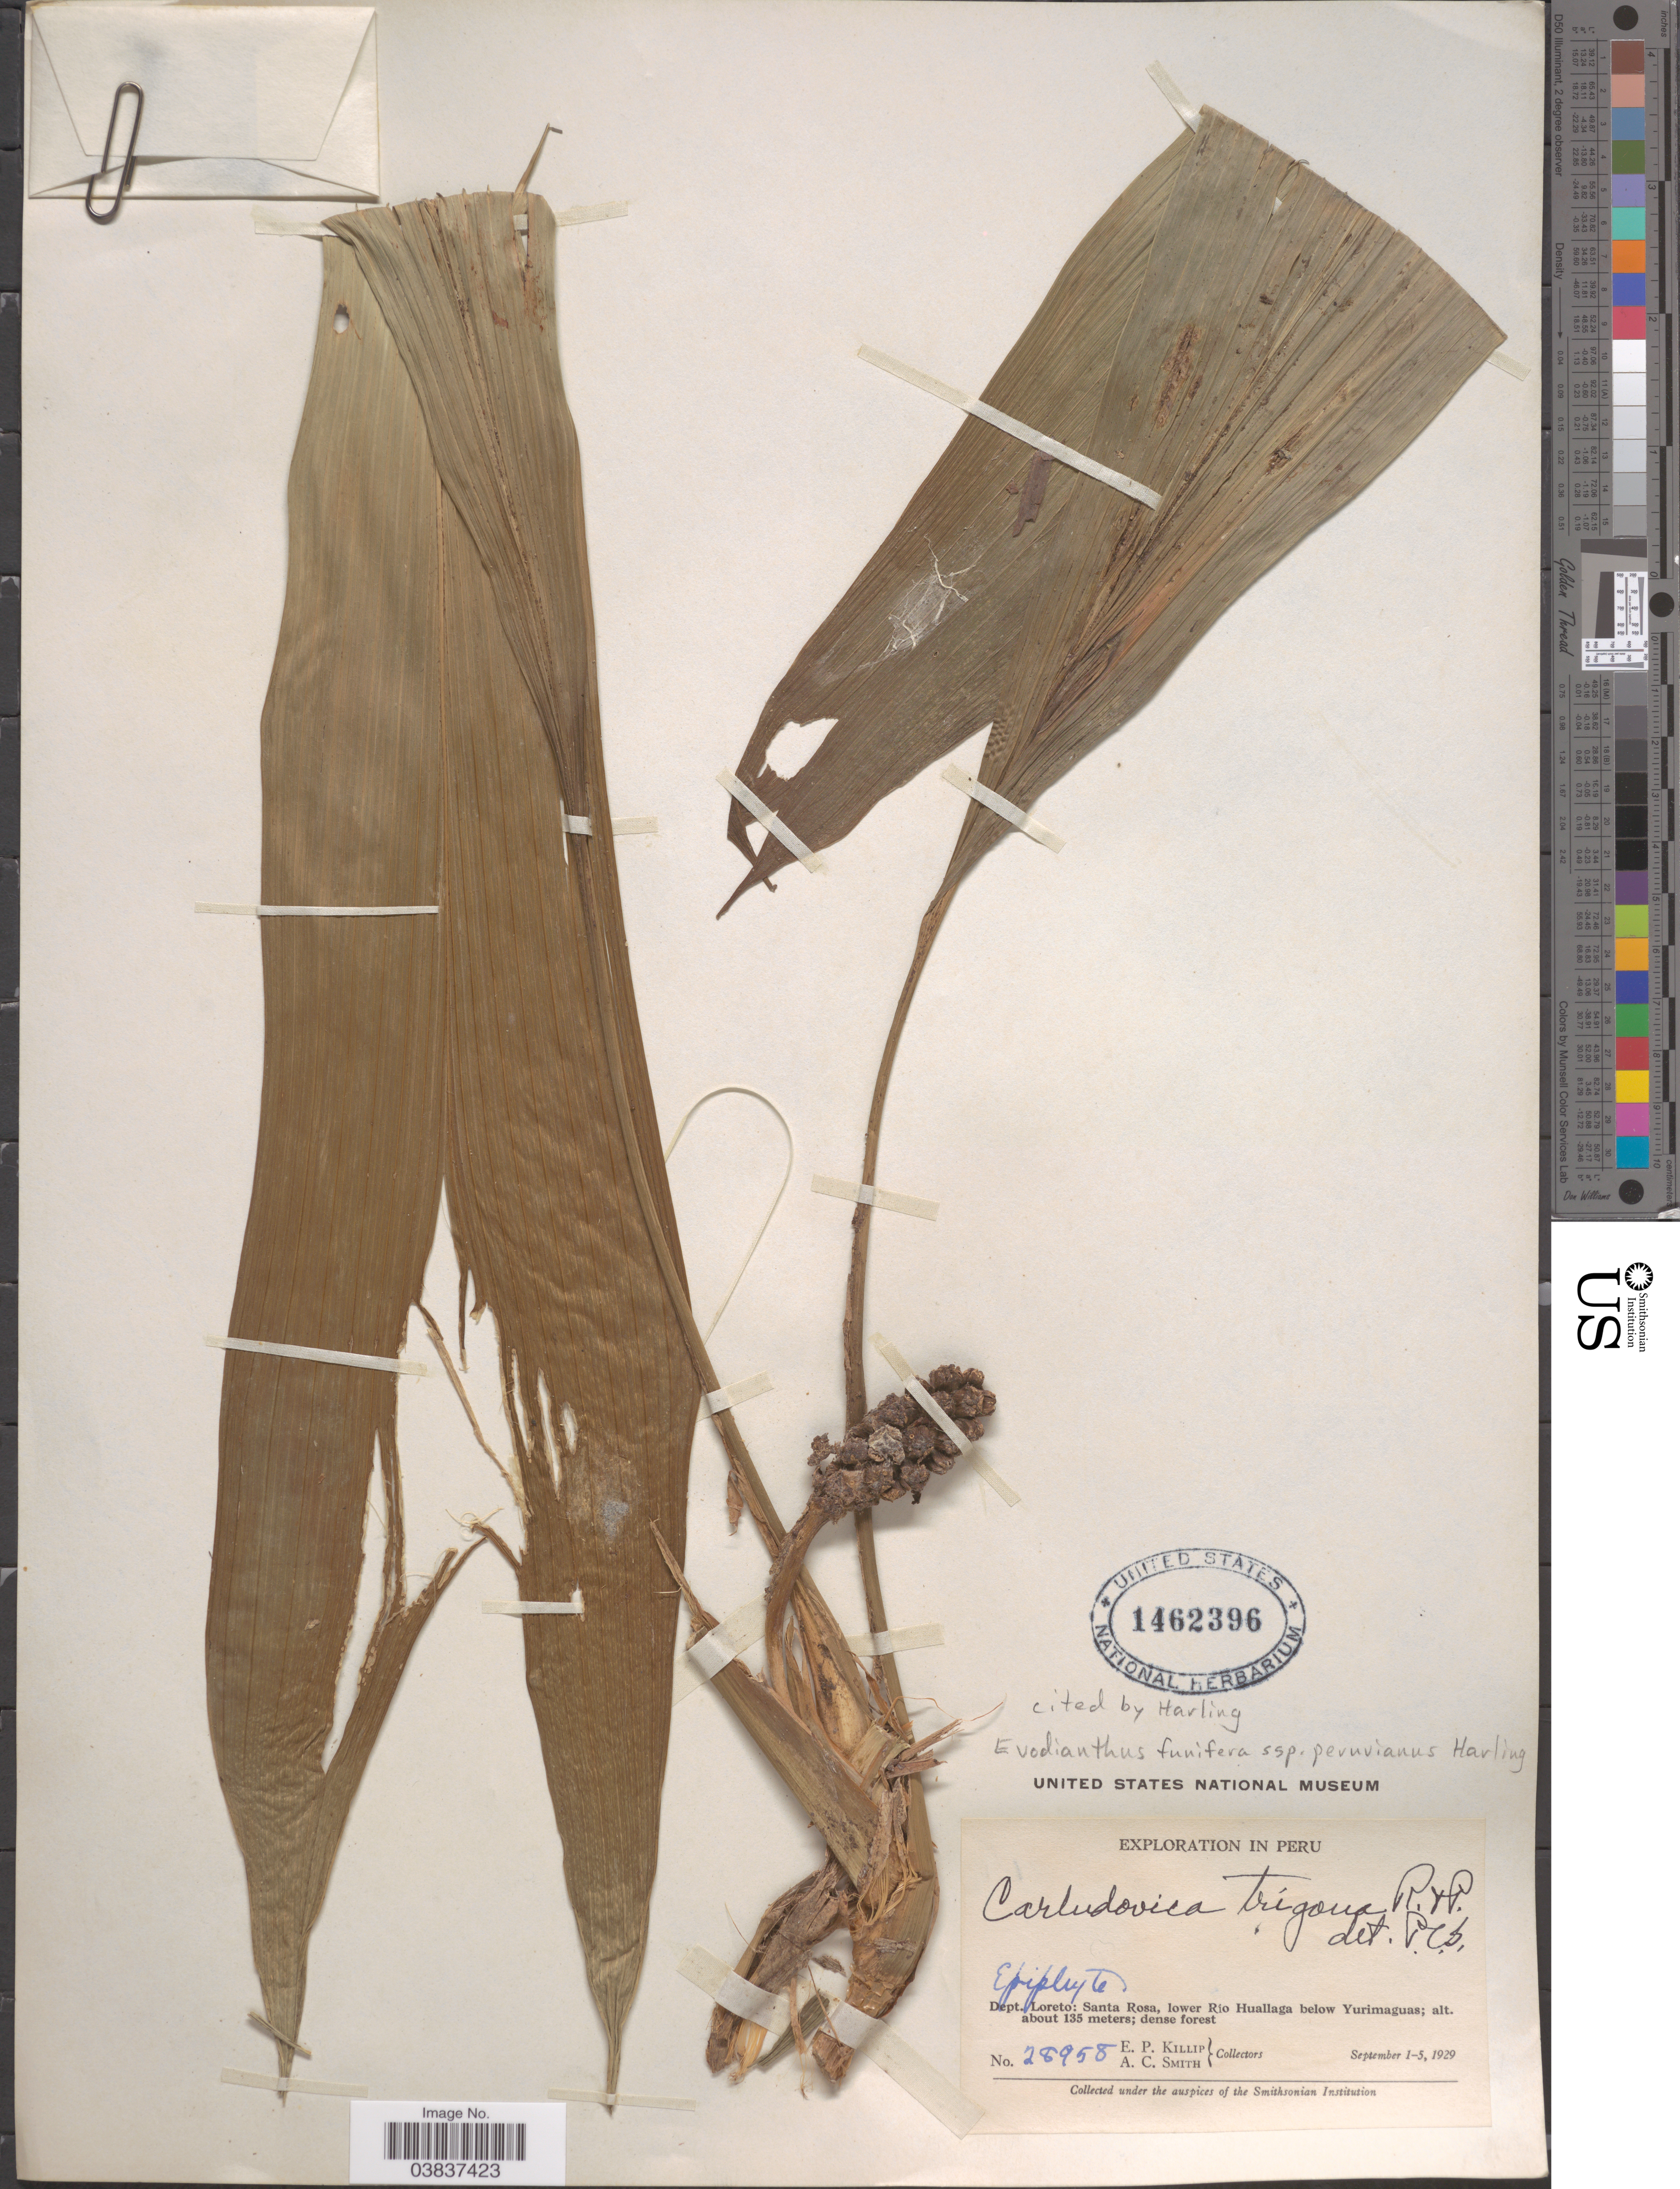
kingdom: Plantae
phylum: Tracheophyta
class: Liliopsida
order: Pandanales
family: Cyclanthaceae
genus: Evodianthus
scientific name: Evodianthus funifer subsp. peruvianus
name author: Harling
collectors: E. P. Killip & A. C. Smith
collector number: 28958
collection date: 1929-09-01/1929-09-05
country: Peru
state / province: Loreto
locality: Dept. Loreto: Santa Rosa, lower Rio Huallaga below Yurimaguas.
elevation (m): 135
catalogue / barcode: US 1462396